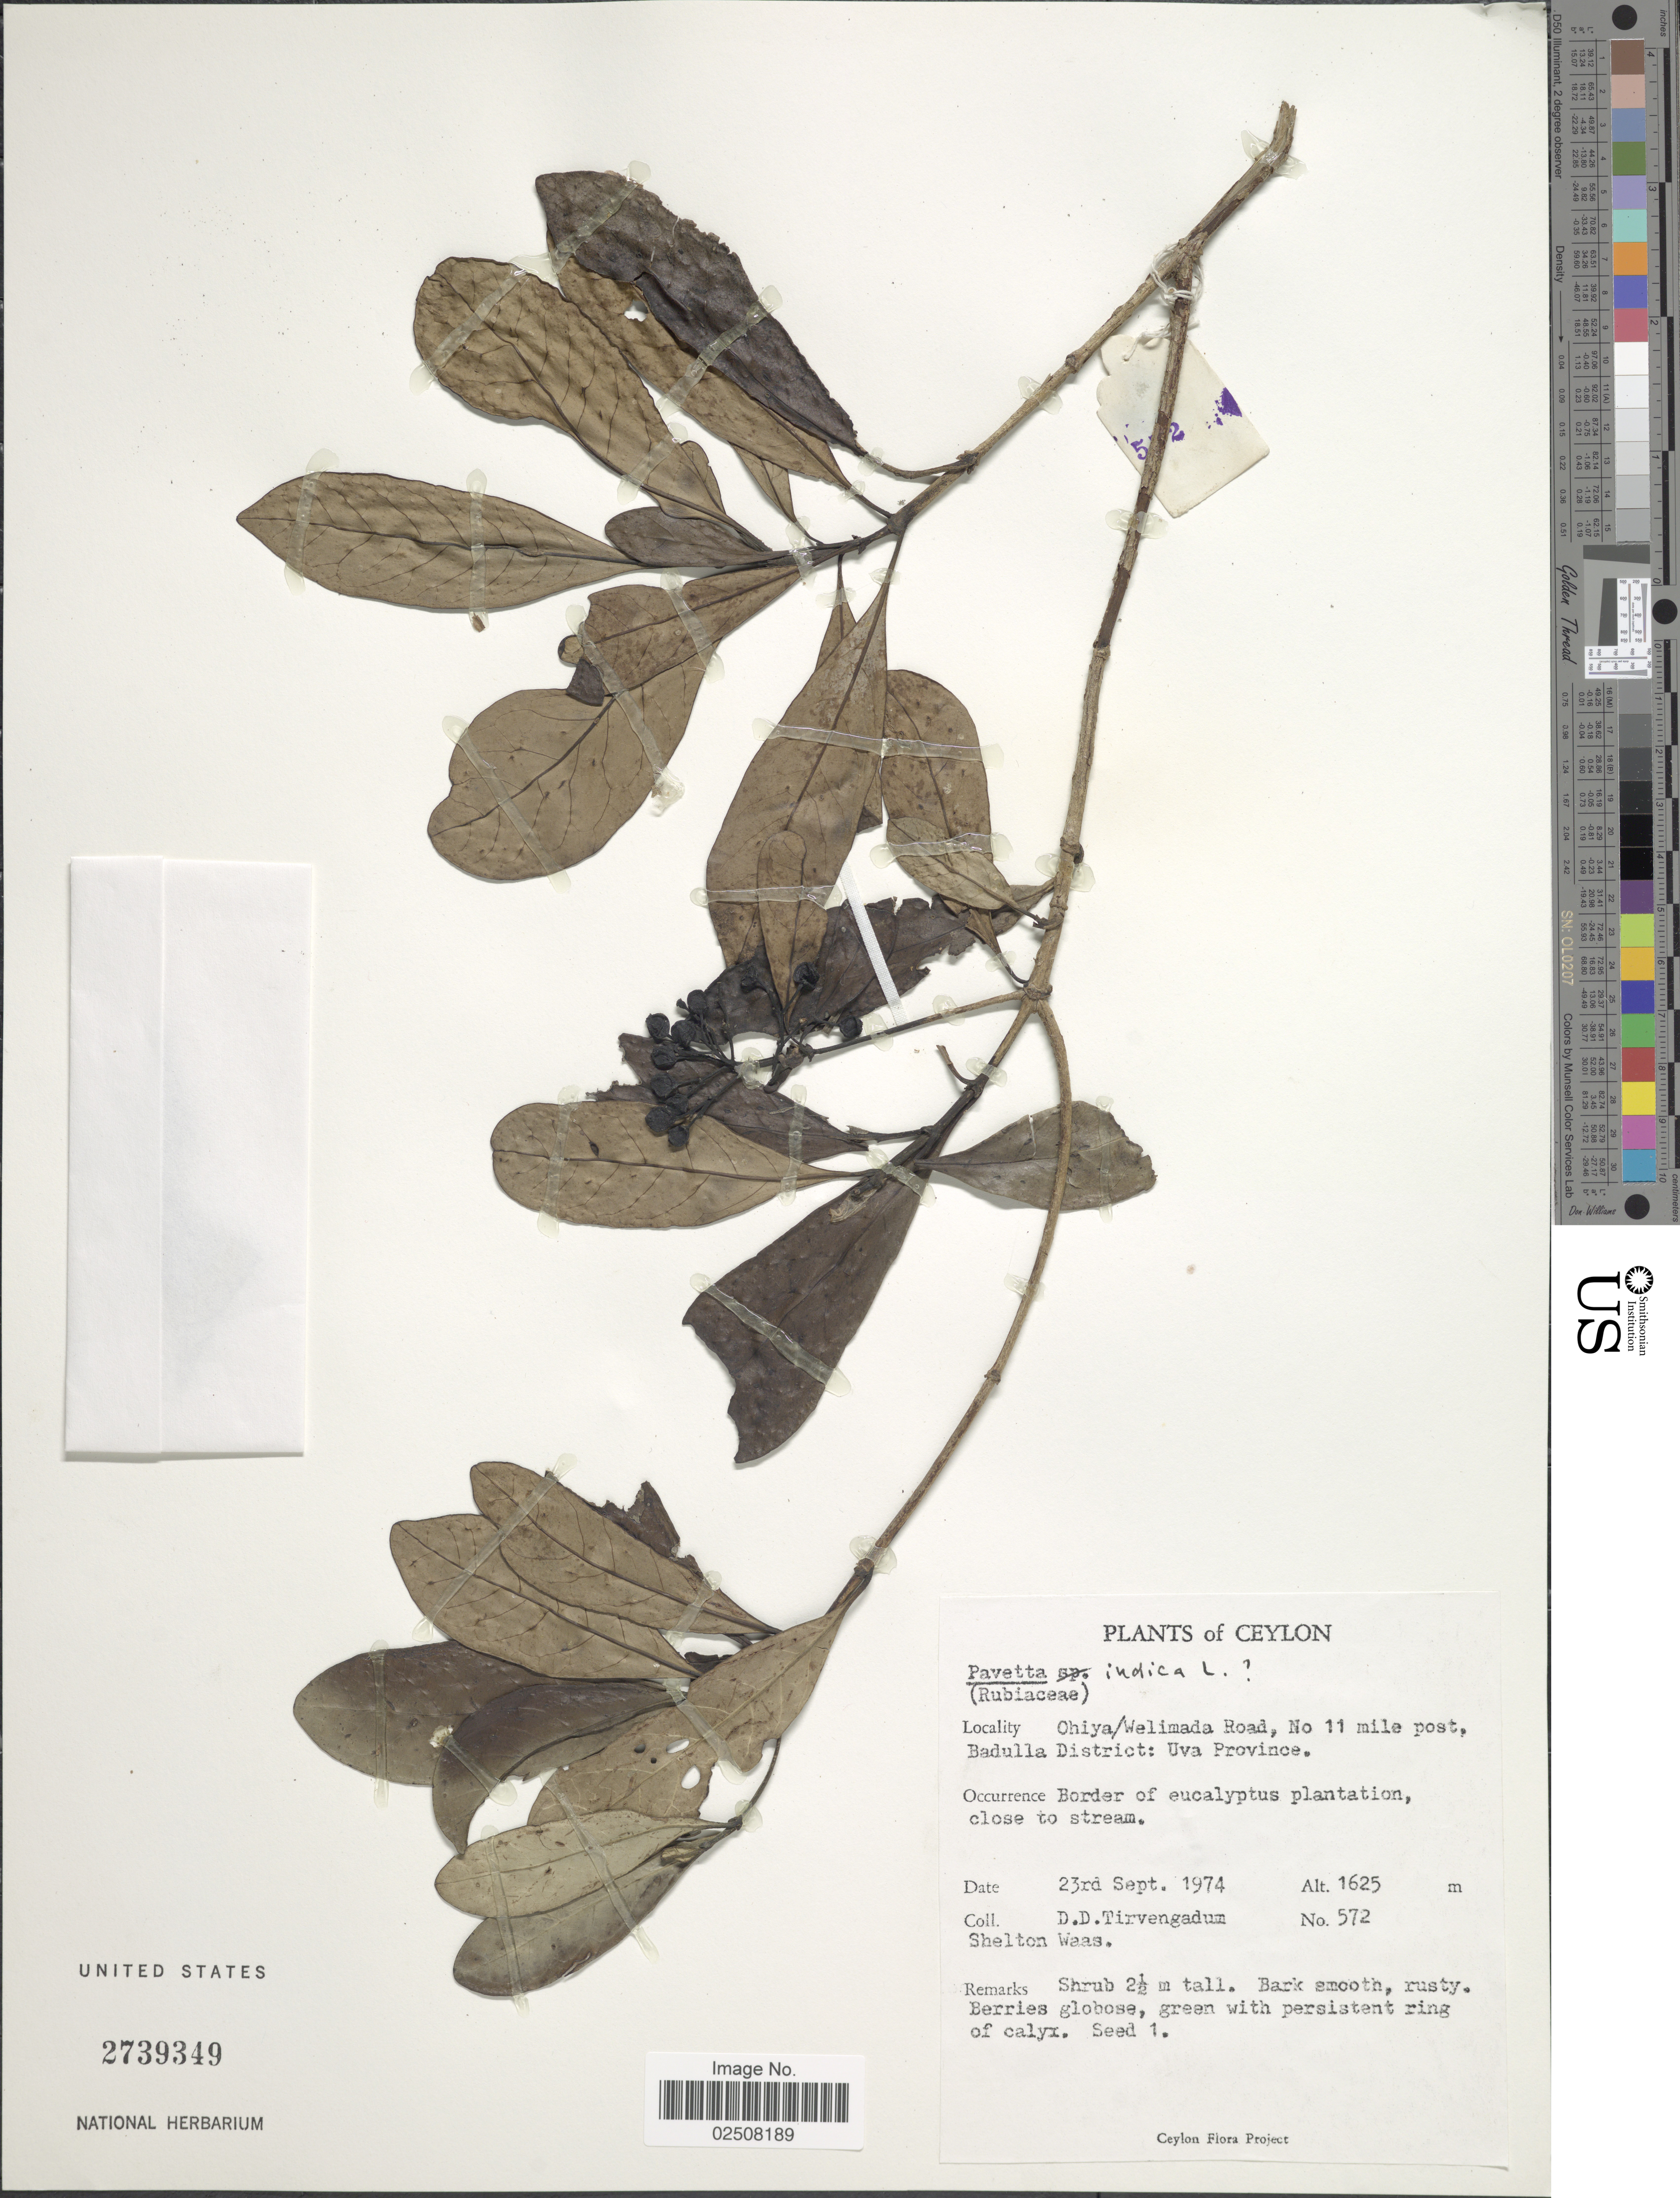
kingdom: Plantae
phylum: Tracheophyta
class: Magnoliopsida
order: Gentianales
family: Rubiaceae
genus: Pavetta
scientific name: Pavetta indica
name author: L.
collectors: D. Tirvengadum & S. Waas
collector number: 572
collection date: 1974-09-23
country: Sri Lanka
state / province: Uva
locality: Ceylon, Ohiya/Welimada Road, No 11 mile post, Badulla District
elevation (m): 1625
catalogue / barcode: US 2739349